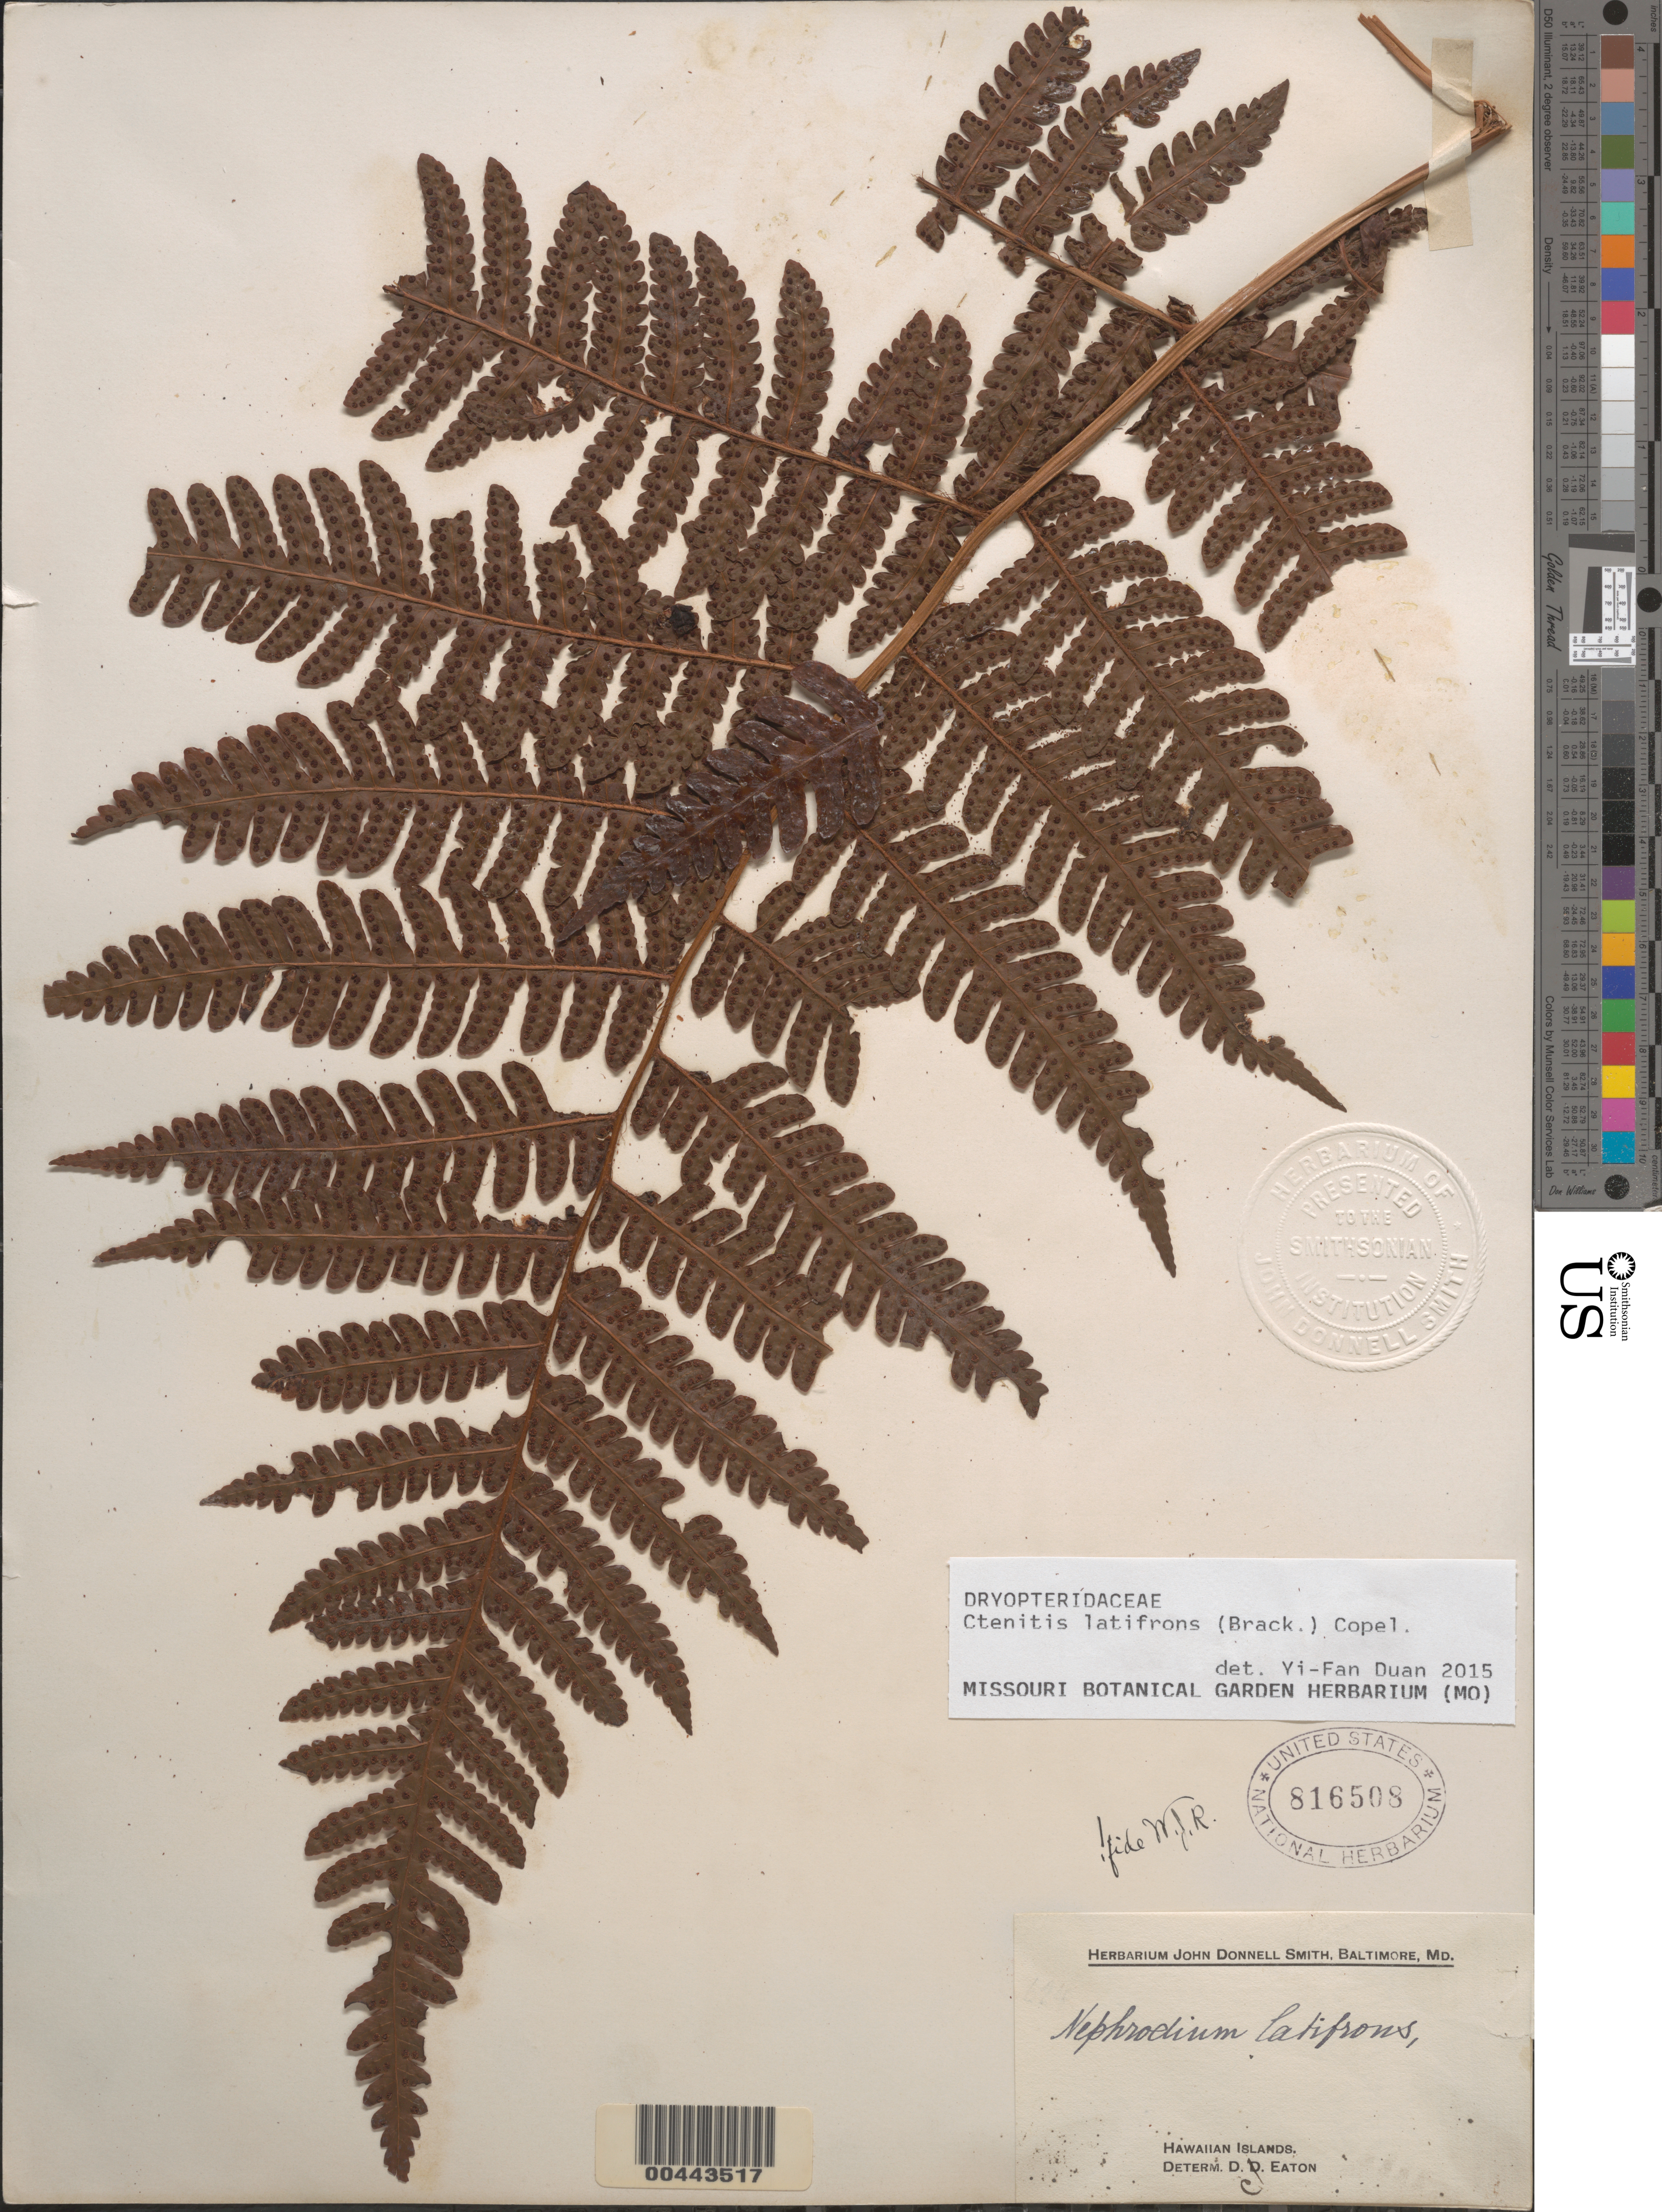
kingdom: Plantae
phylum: Tracheophyta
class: Polypodiopsida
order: Polypodiales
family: Dryopteridaceae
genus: Ctenitis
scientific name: Ctenitis latifrons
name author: (Brack.) Copel.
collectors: ex Herb. John Donnell Smith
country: United States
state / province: Hawaii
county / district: Hawaii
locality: Hawaiian Islands.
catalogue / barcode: US 816508